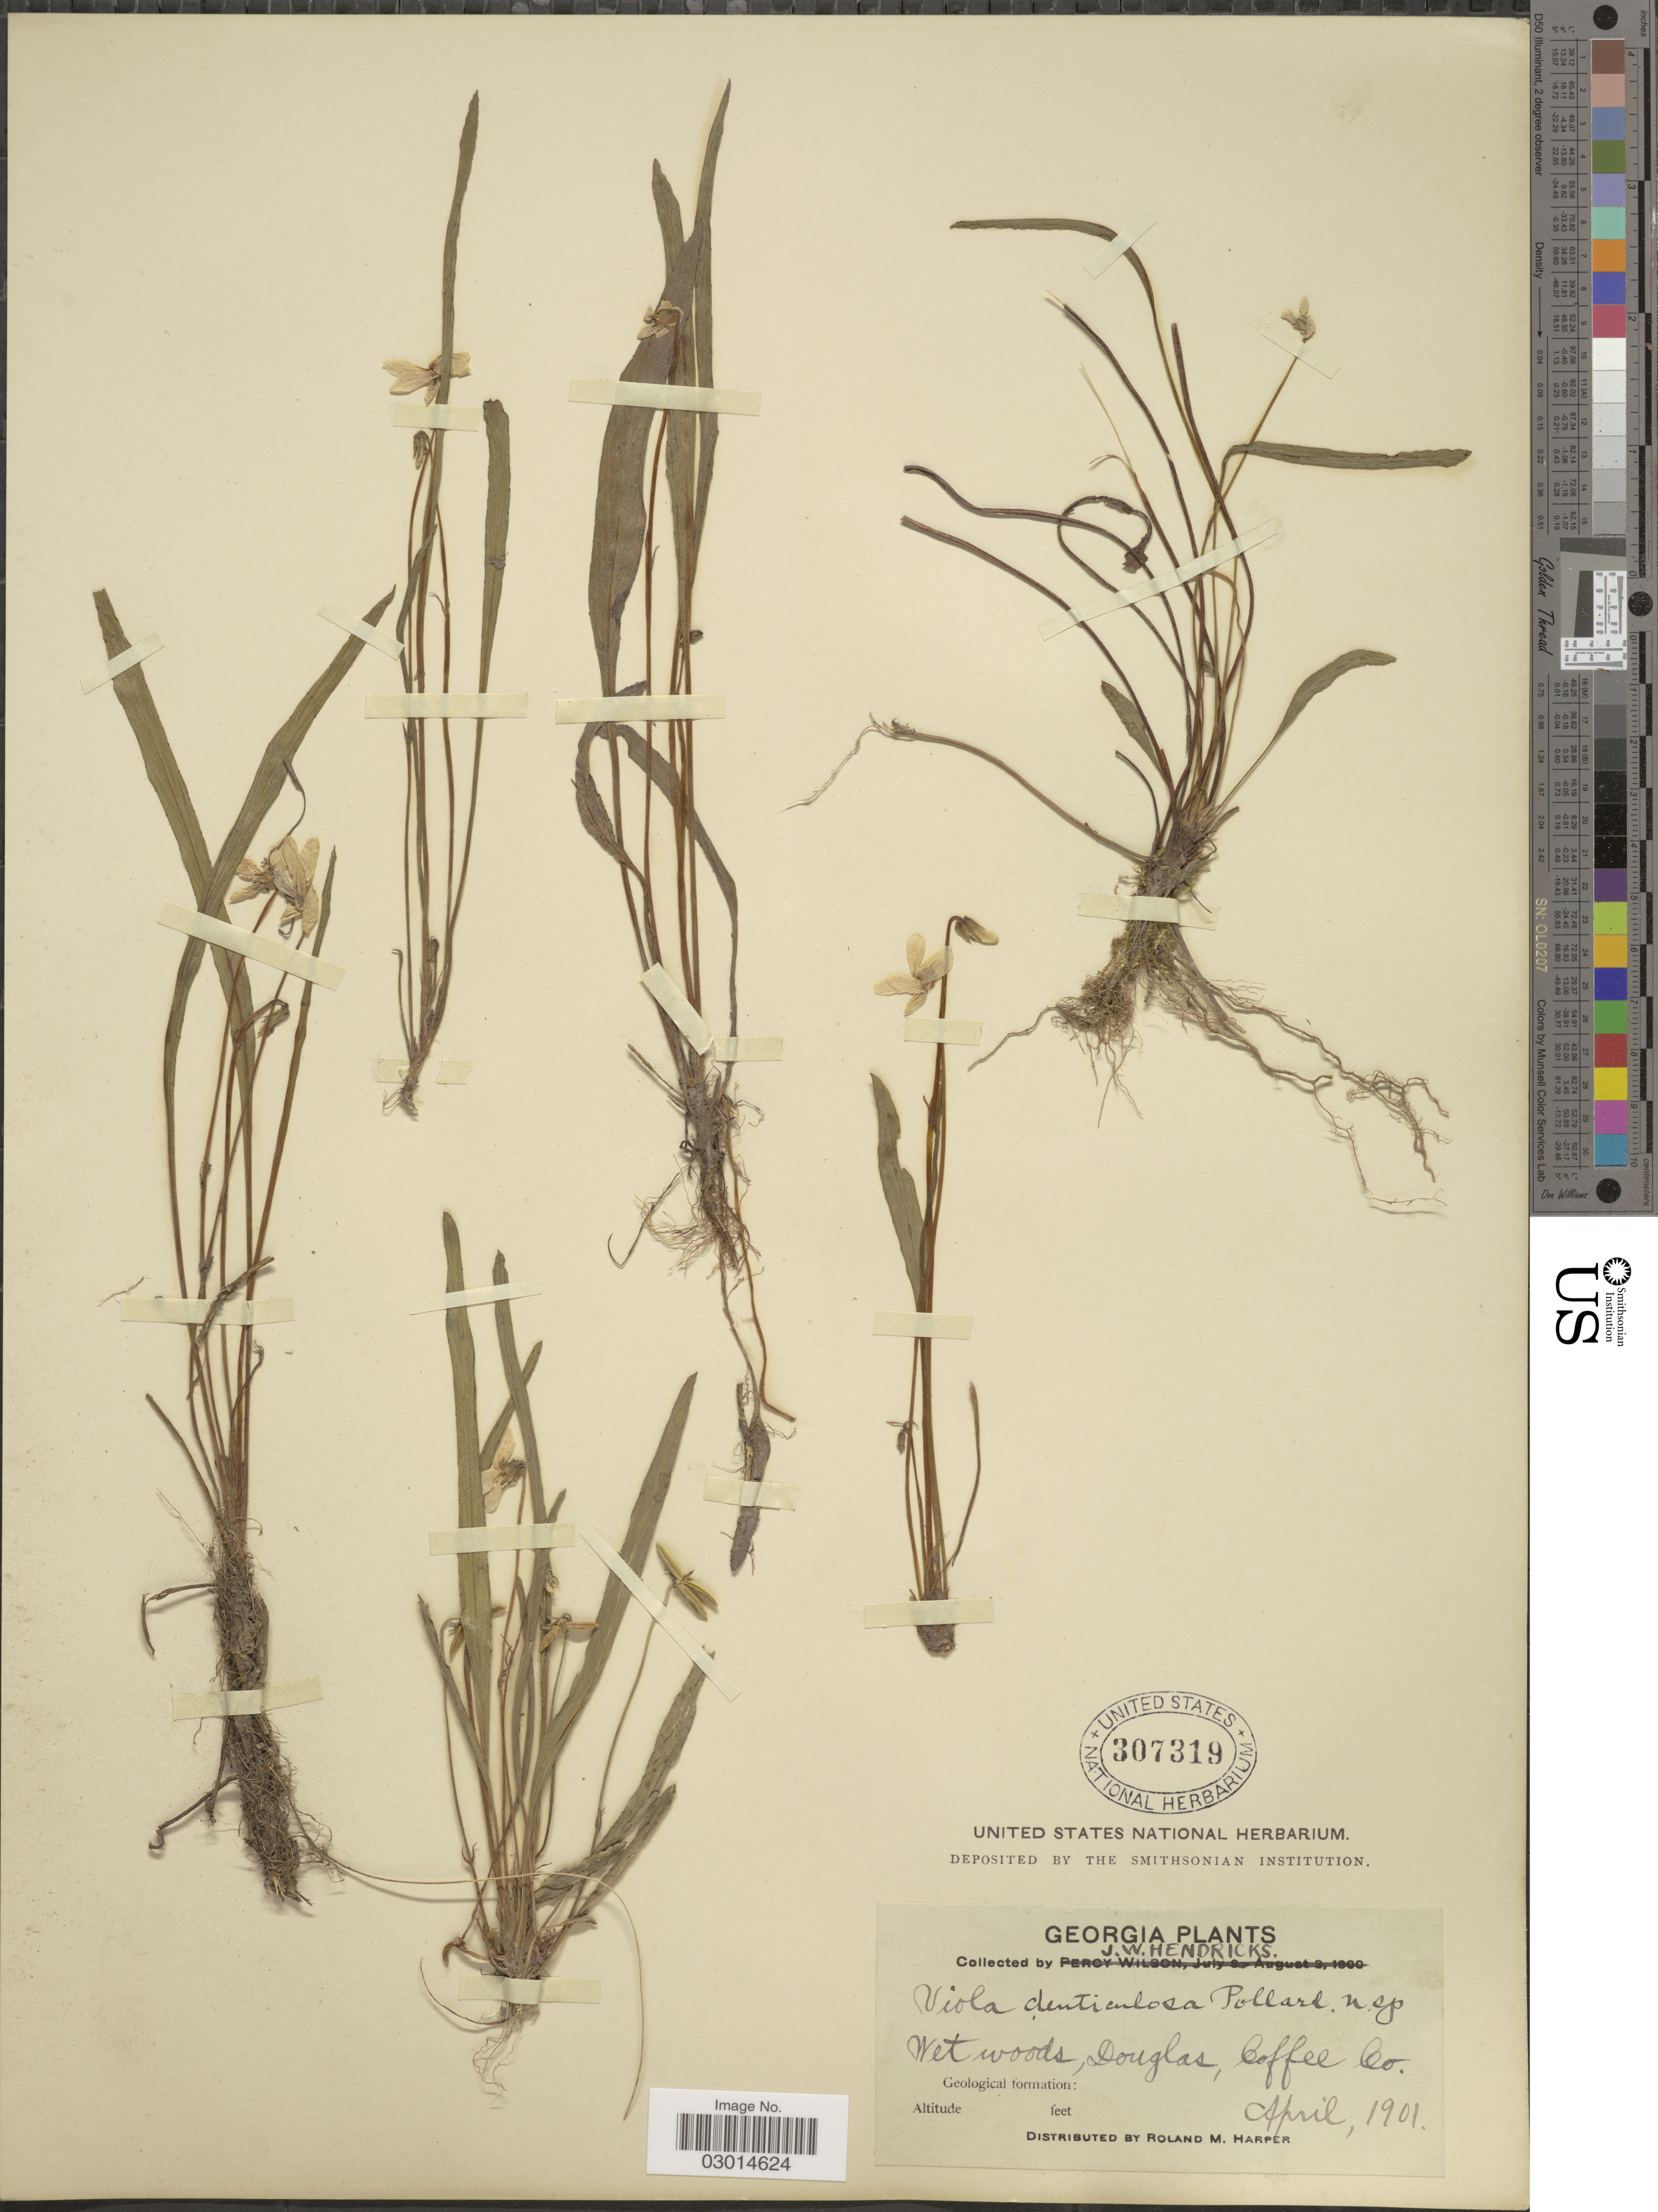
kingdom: Plantae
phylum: Tracheophyta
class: Magnoliopsida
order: Malpighiales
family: Violaceae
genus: Viola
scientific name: Viola dentriculosa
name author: Pursh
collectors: J. Hendricks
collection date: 1901-04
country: United States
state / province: Georgia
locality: Douglas, Coffee Co.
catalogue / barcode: US 307319